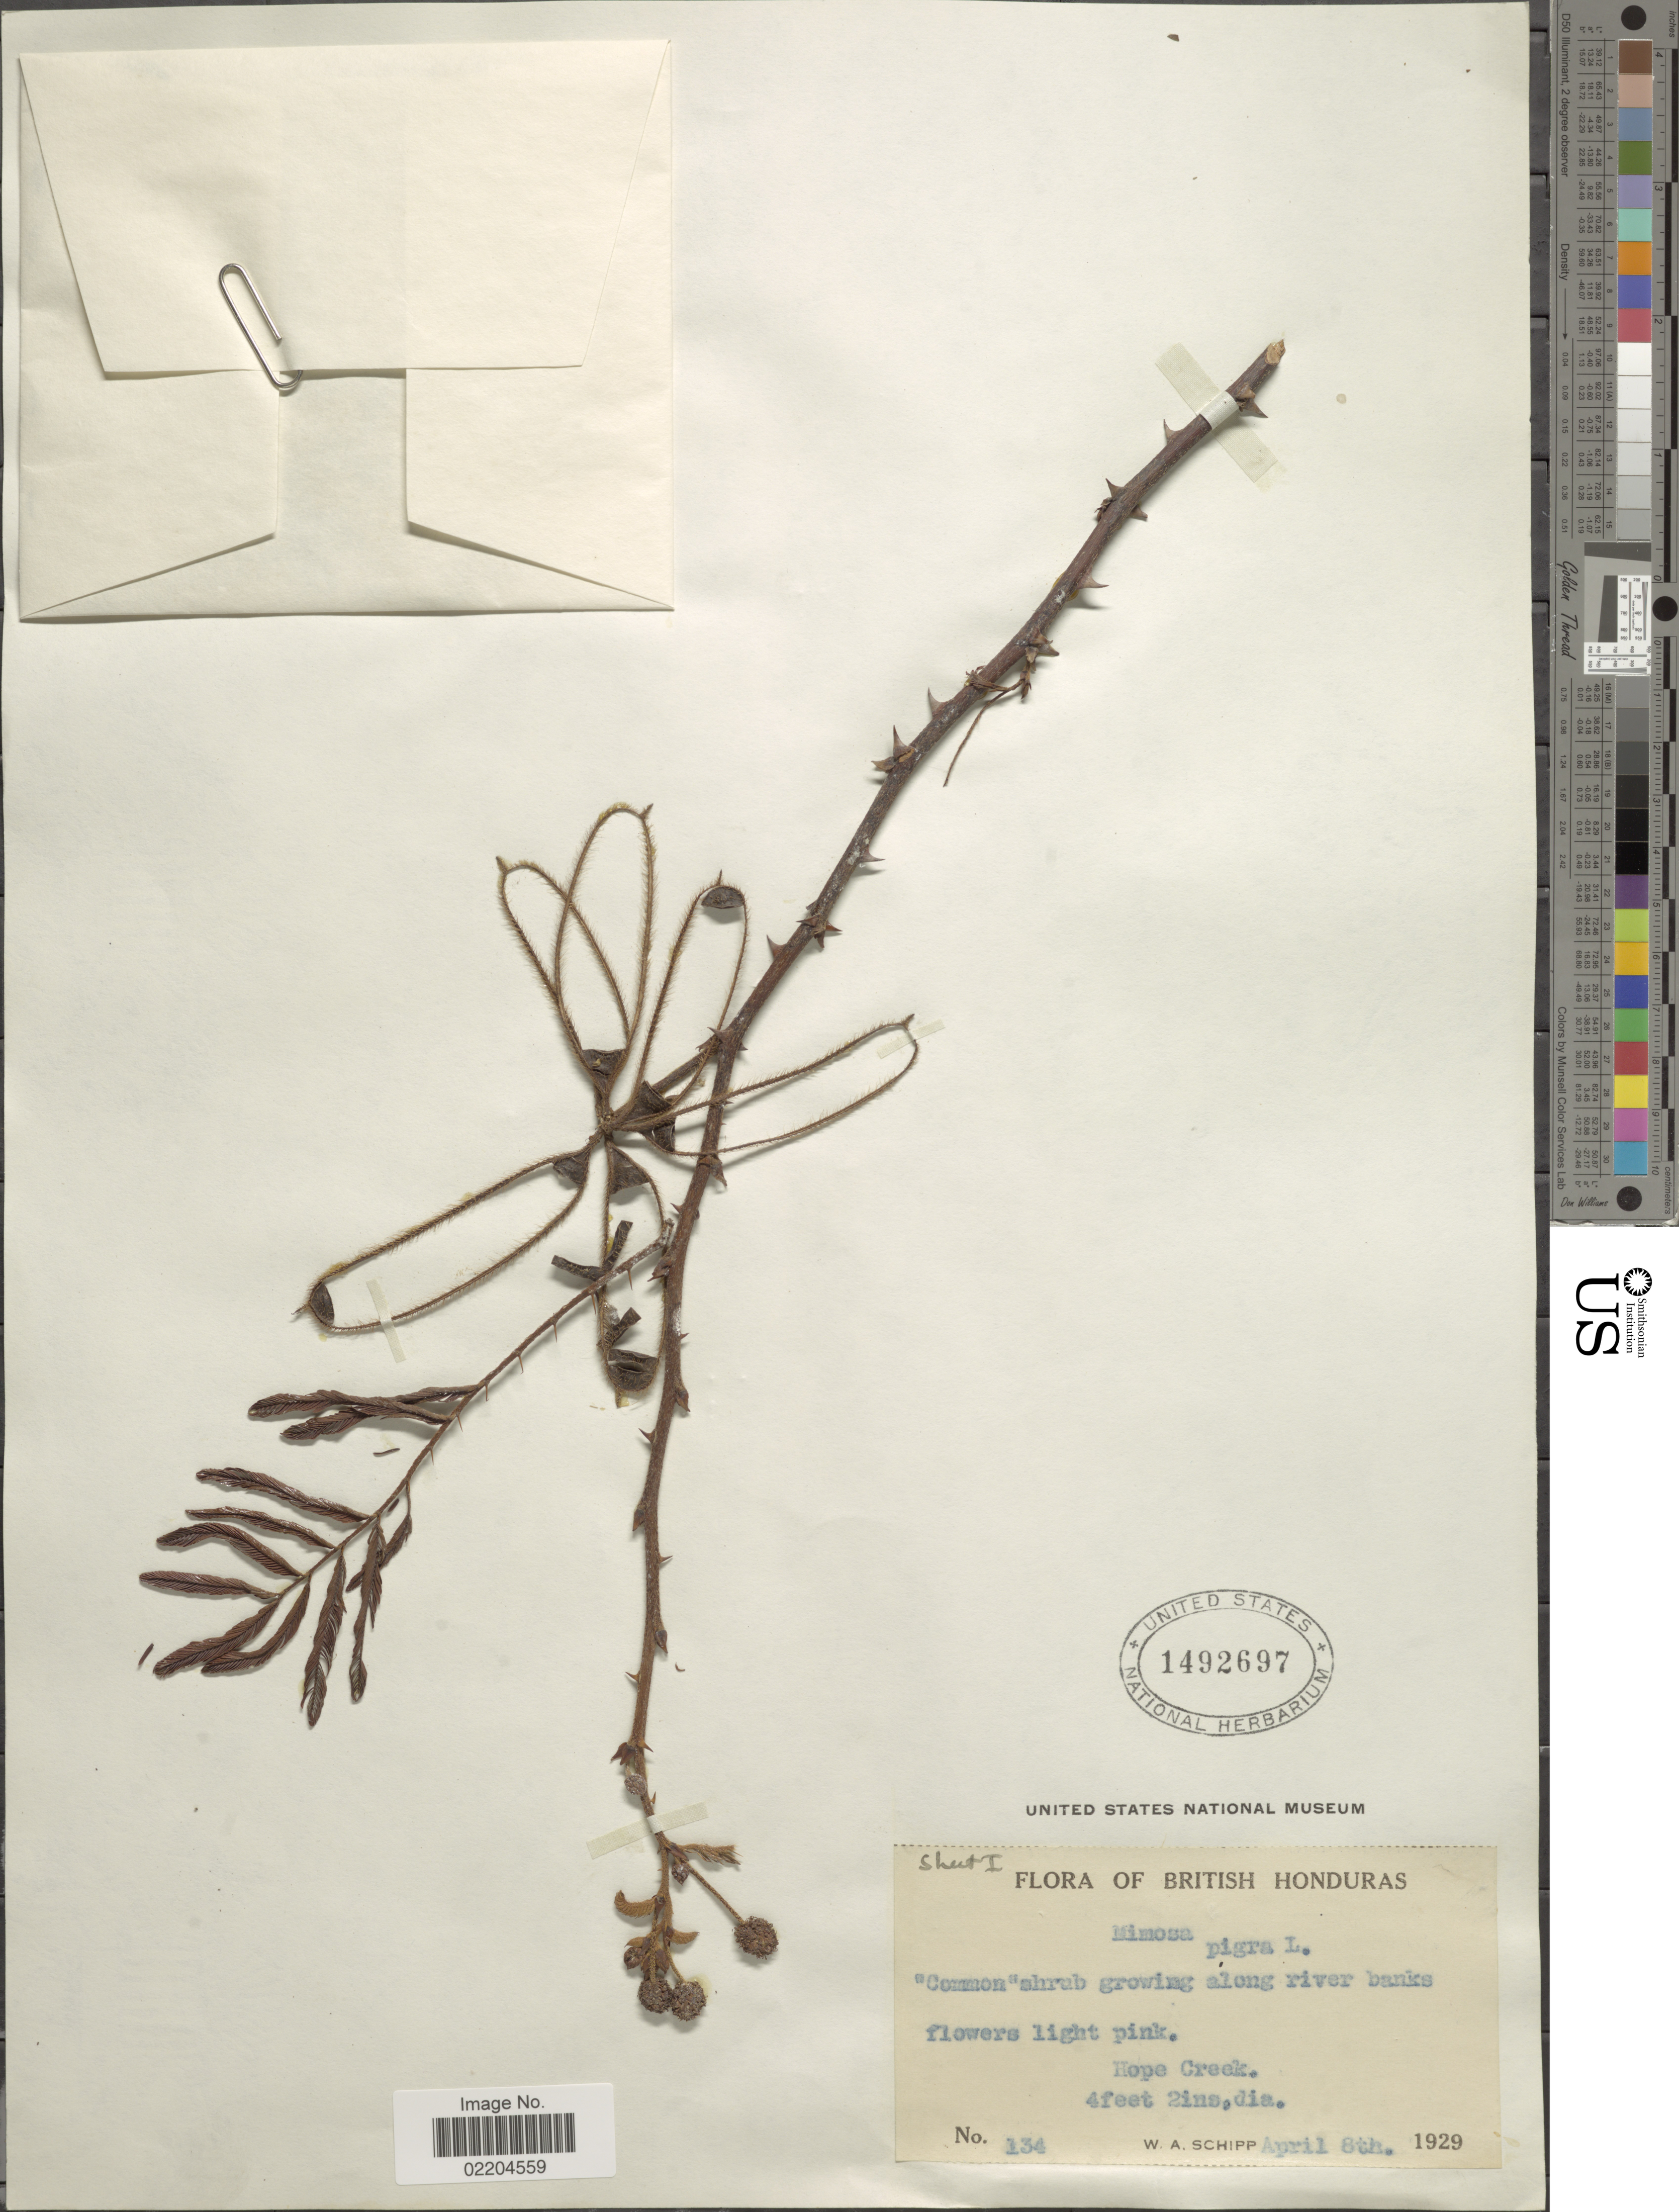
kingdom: Plantae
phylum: Tracheophyta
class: Magnoliopsida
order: Fabales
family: Fabaceae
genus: Mimosa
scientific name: Mimosa pigra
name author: L.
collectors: W. Schipp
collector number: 134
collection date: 1929-04-08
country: Belize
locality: Hope Creek.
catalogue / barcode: US 1492697